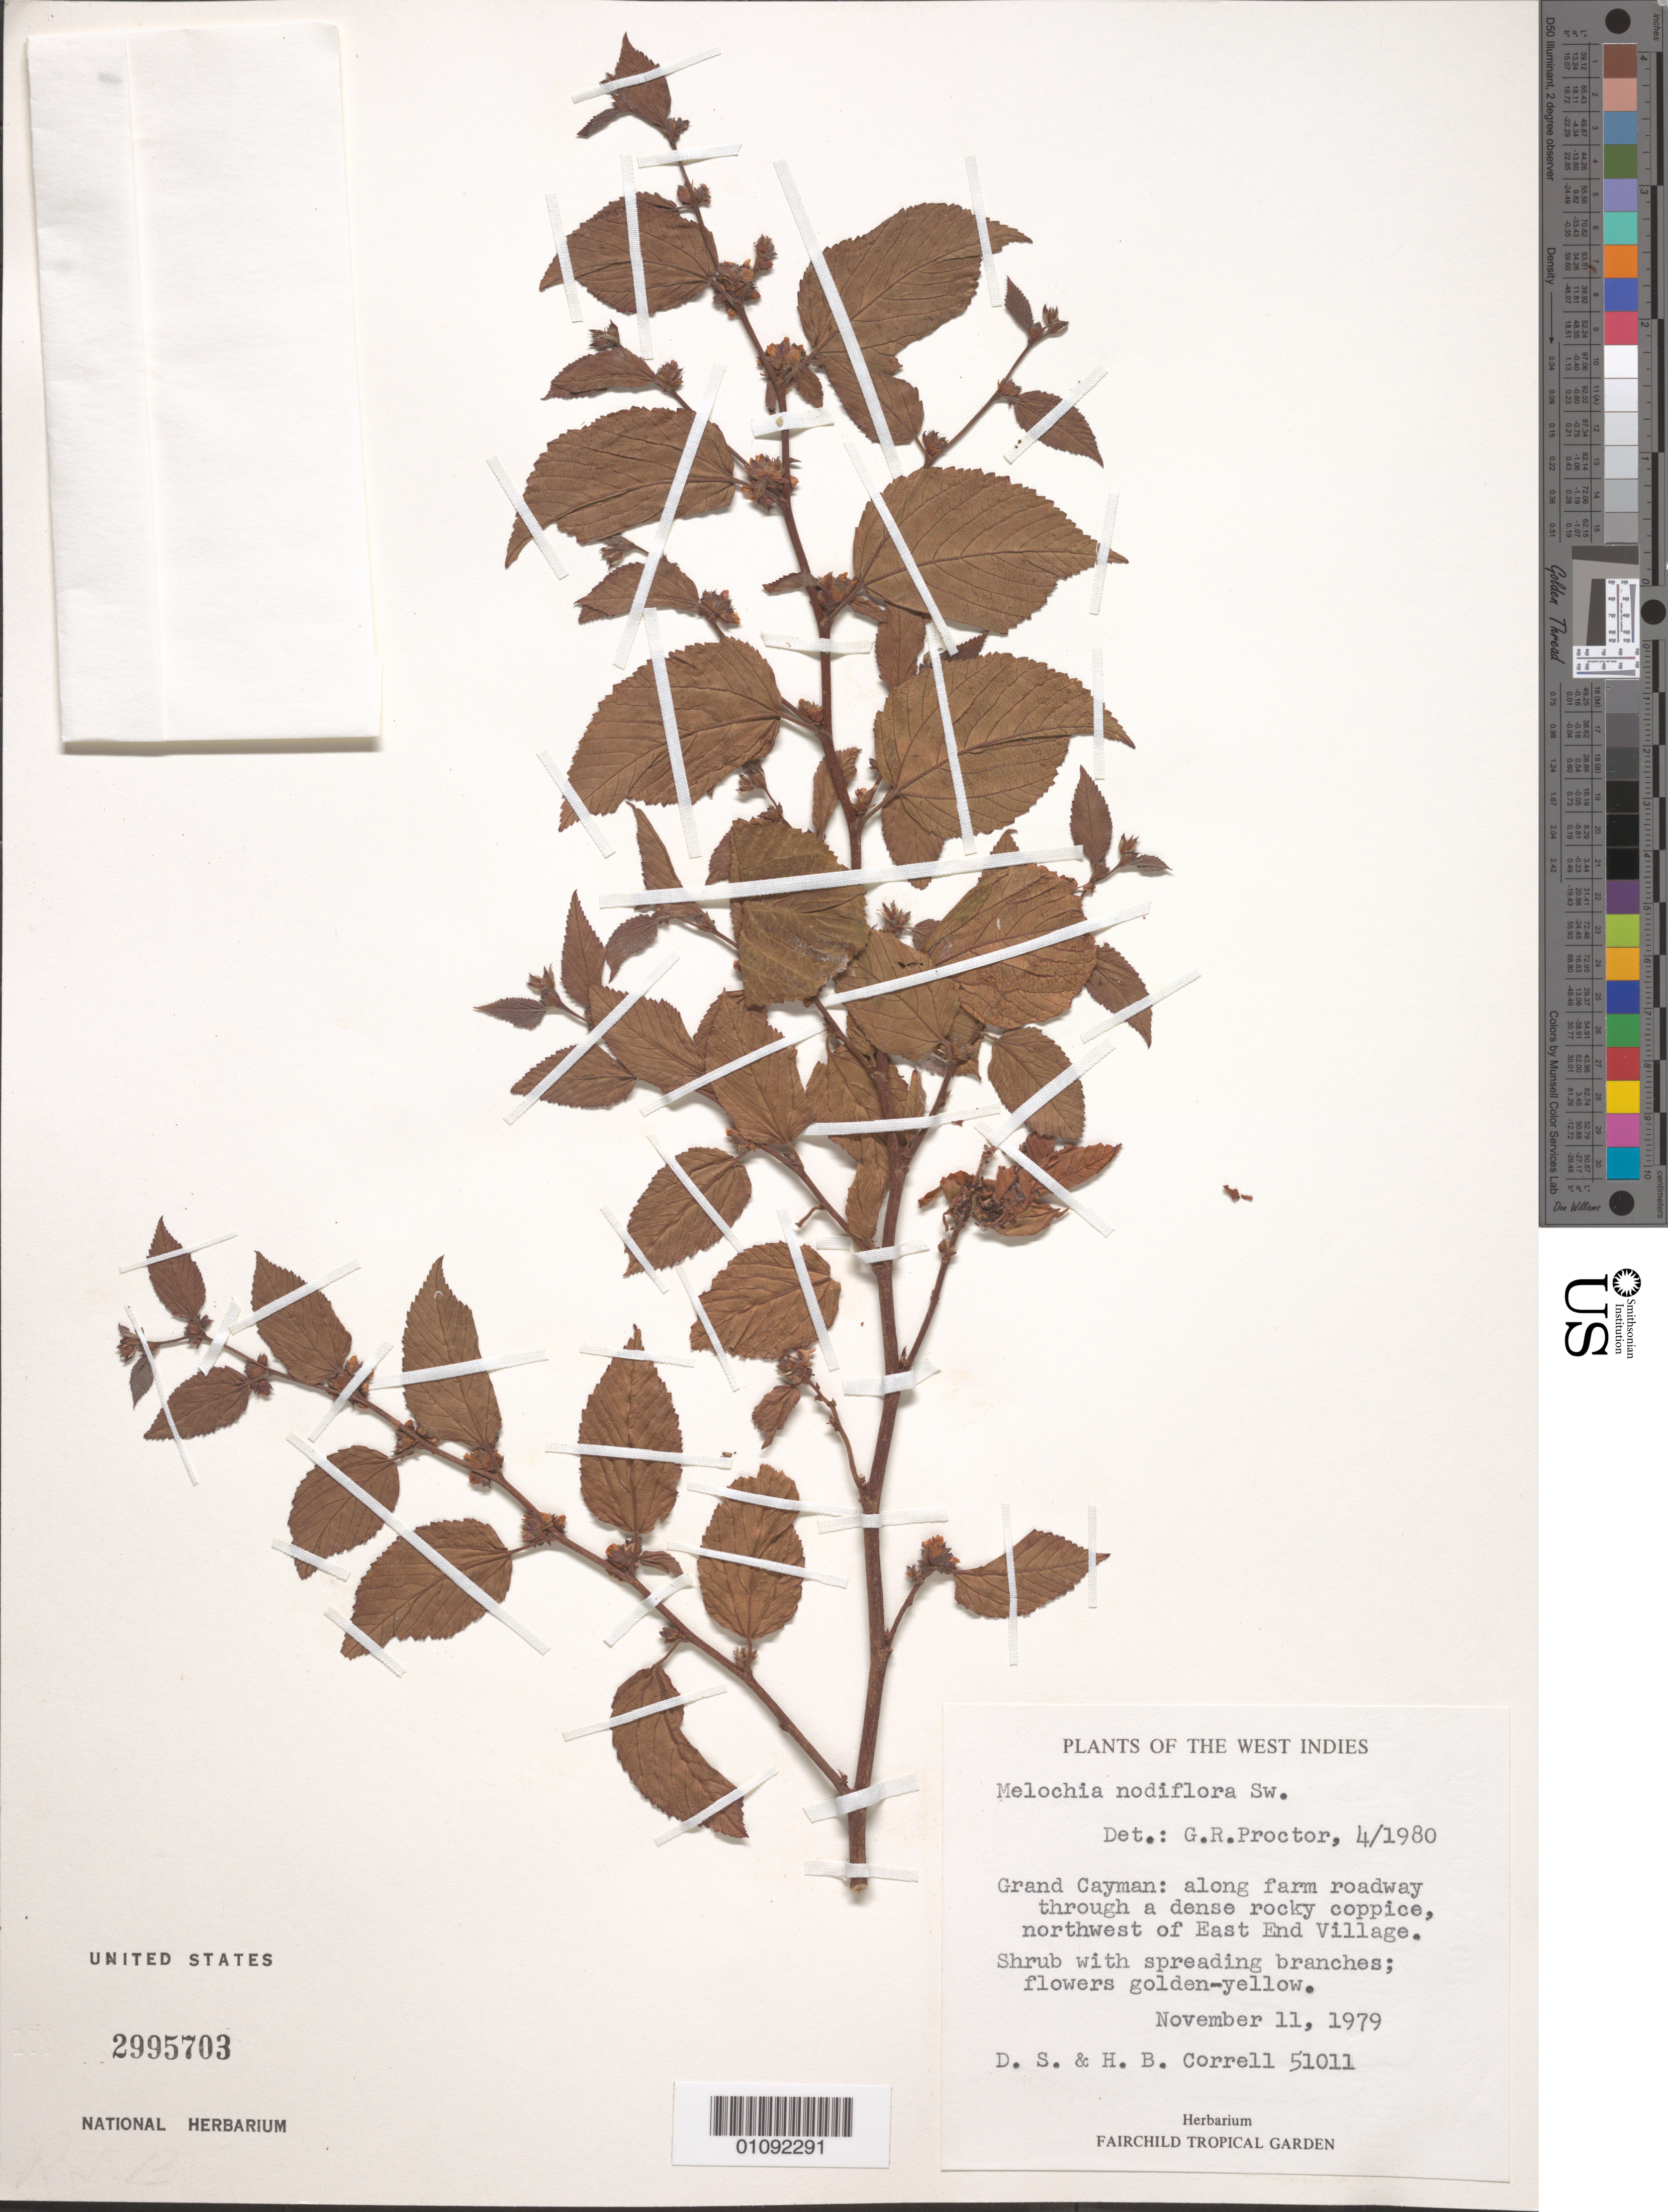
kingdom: Plantae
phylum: Tracheophyta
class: Magnoliopsida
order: Malvales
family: Malvaceae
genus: Melochia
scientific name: Melochia nodiflora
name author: Sw.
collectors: D. S. Correll & H. Correll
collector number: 51011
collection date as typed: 11 Nov 1979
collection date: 1979-11-11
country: Cayman Islands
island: Grand Cayman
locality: Grand Cayman: along farm roadway through a dense rocky coppice, NW of East End Village.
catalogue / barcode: US 2995703